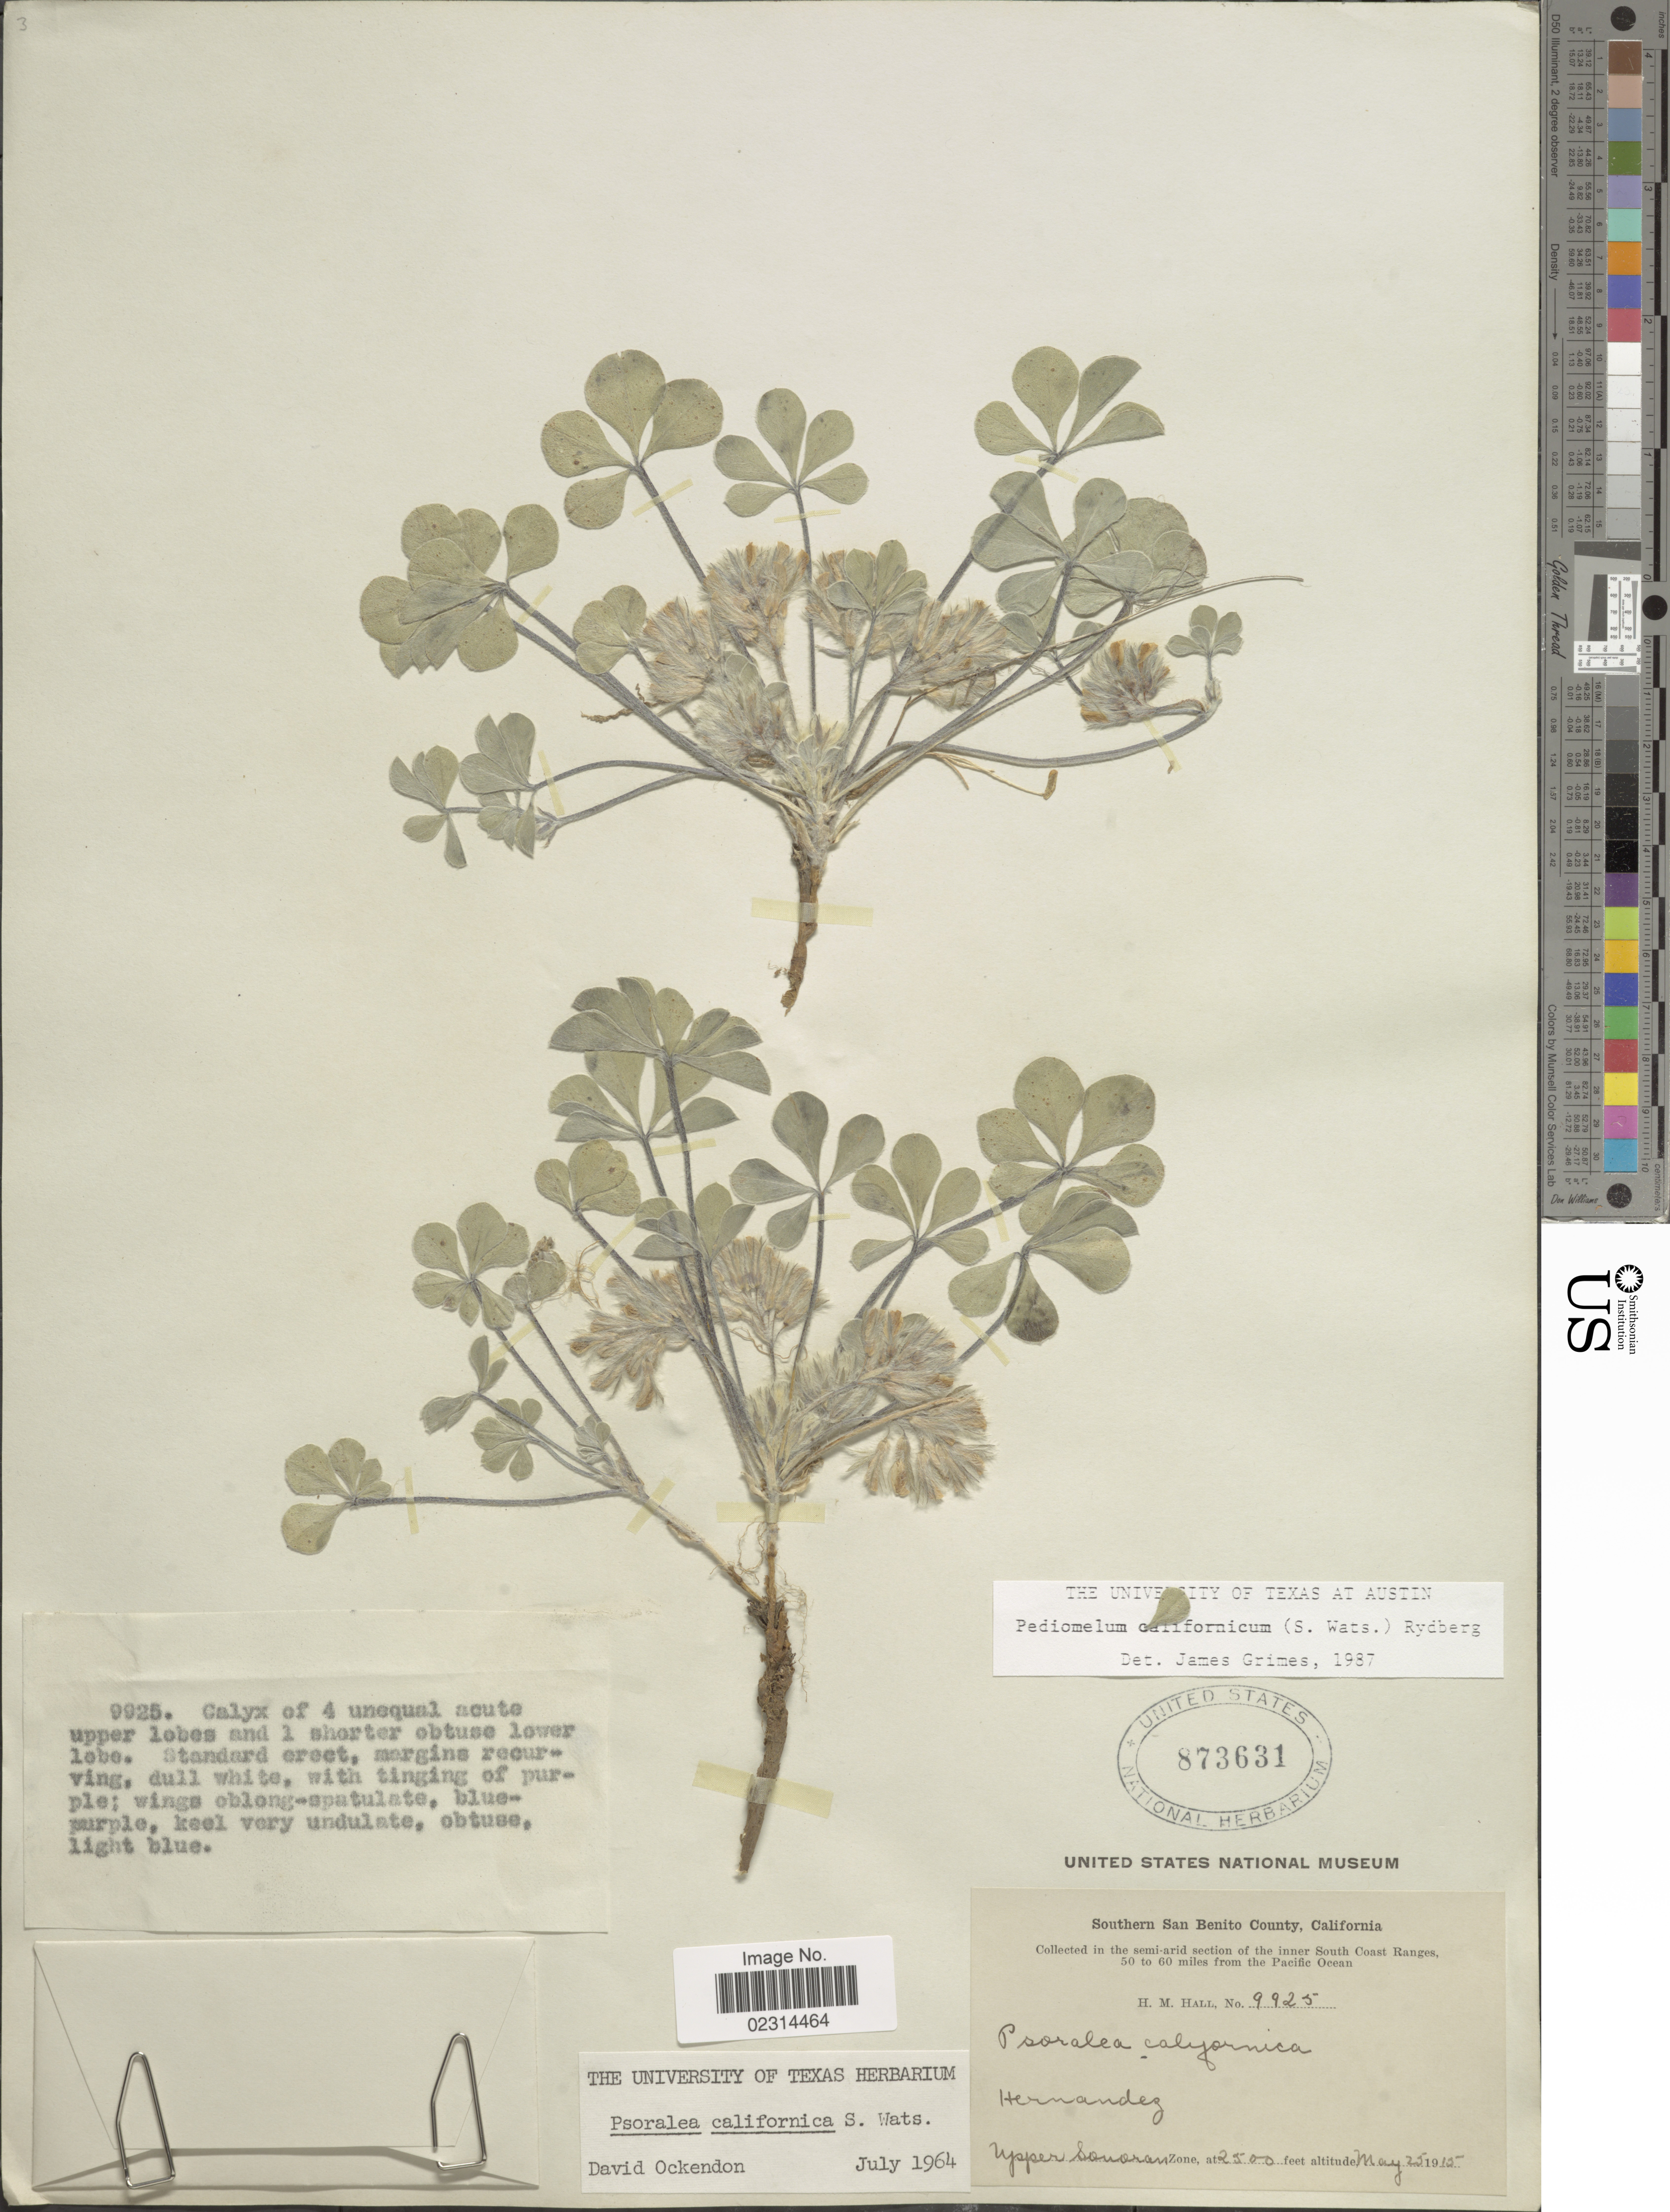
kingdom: Plantae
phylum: Tracheophyta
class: Magnoliopsida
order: Fabales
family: Fabaceae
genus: Pediomelum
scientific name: Pediomelum californicum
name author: (S. Watson) Rydb.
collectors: H. M. Hall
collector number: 9925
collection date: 1915-05-25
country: United States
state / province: California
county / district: San Benito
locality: Southern San Benito County. Hernandez. in the semi-arid section of the inner South Coast Ranges, 50 to 60 miles from the Pacific Ocean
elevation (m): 762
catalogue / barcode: US 873631